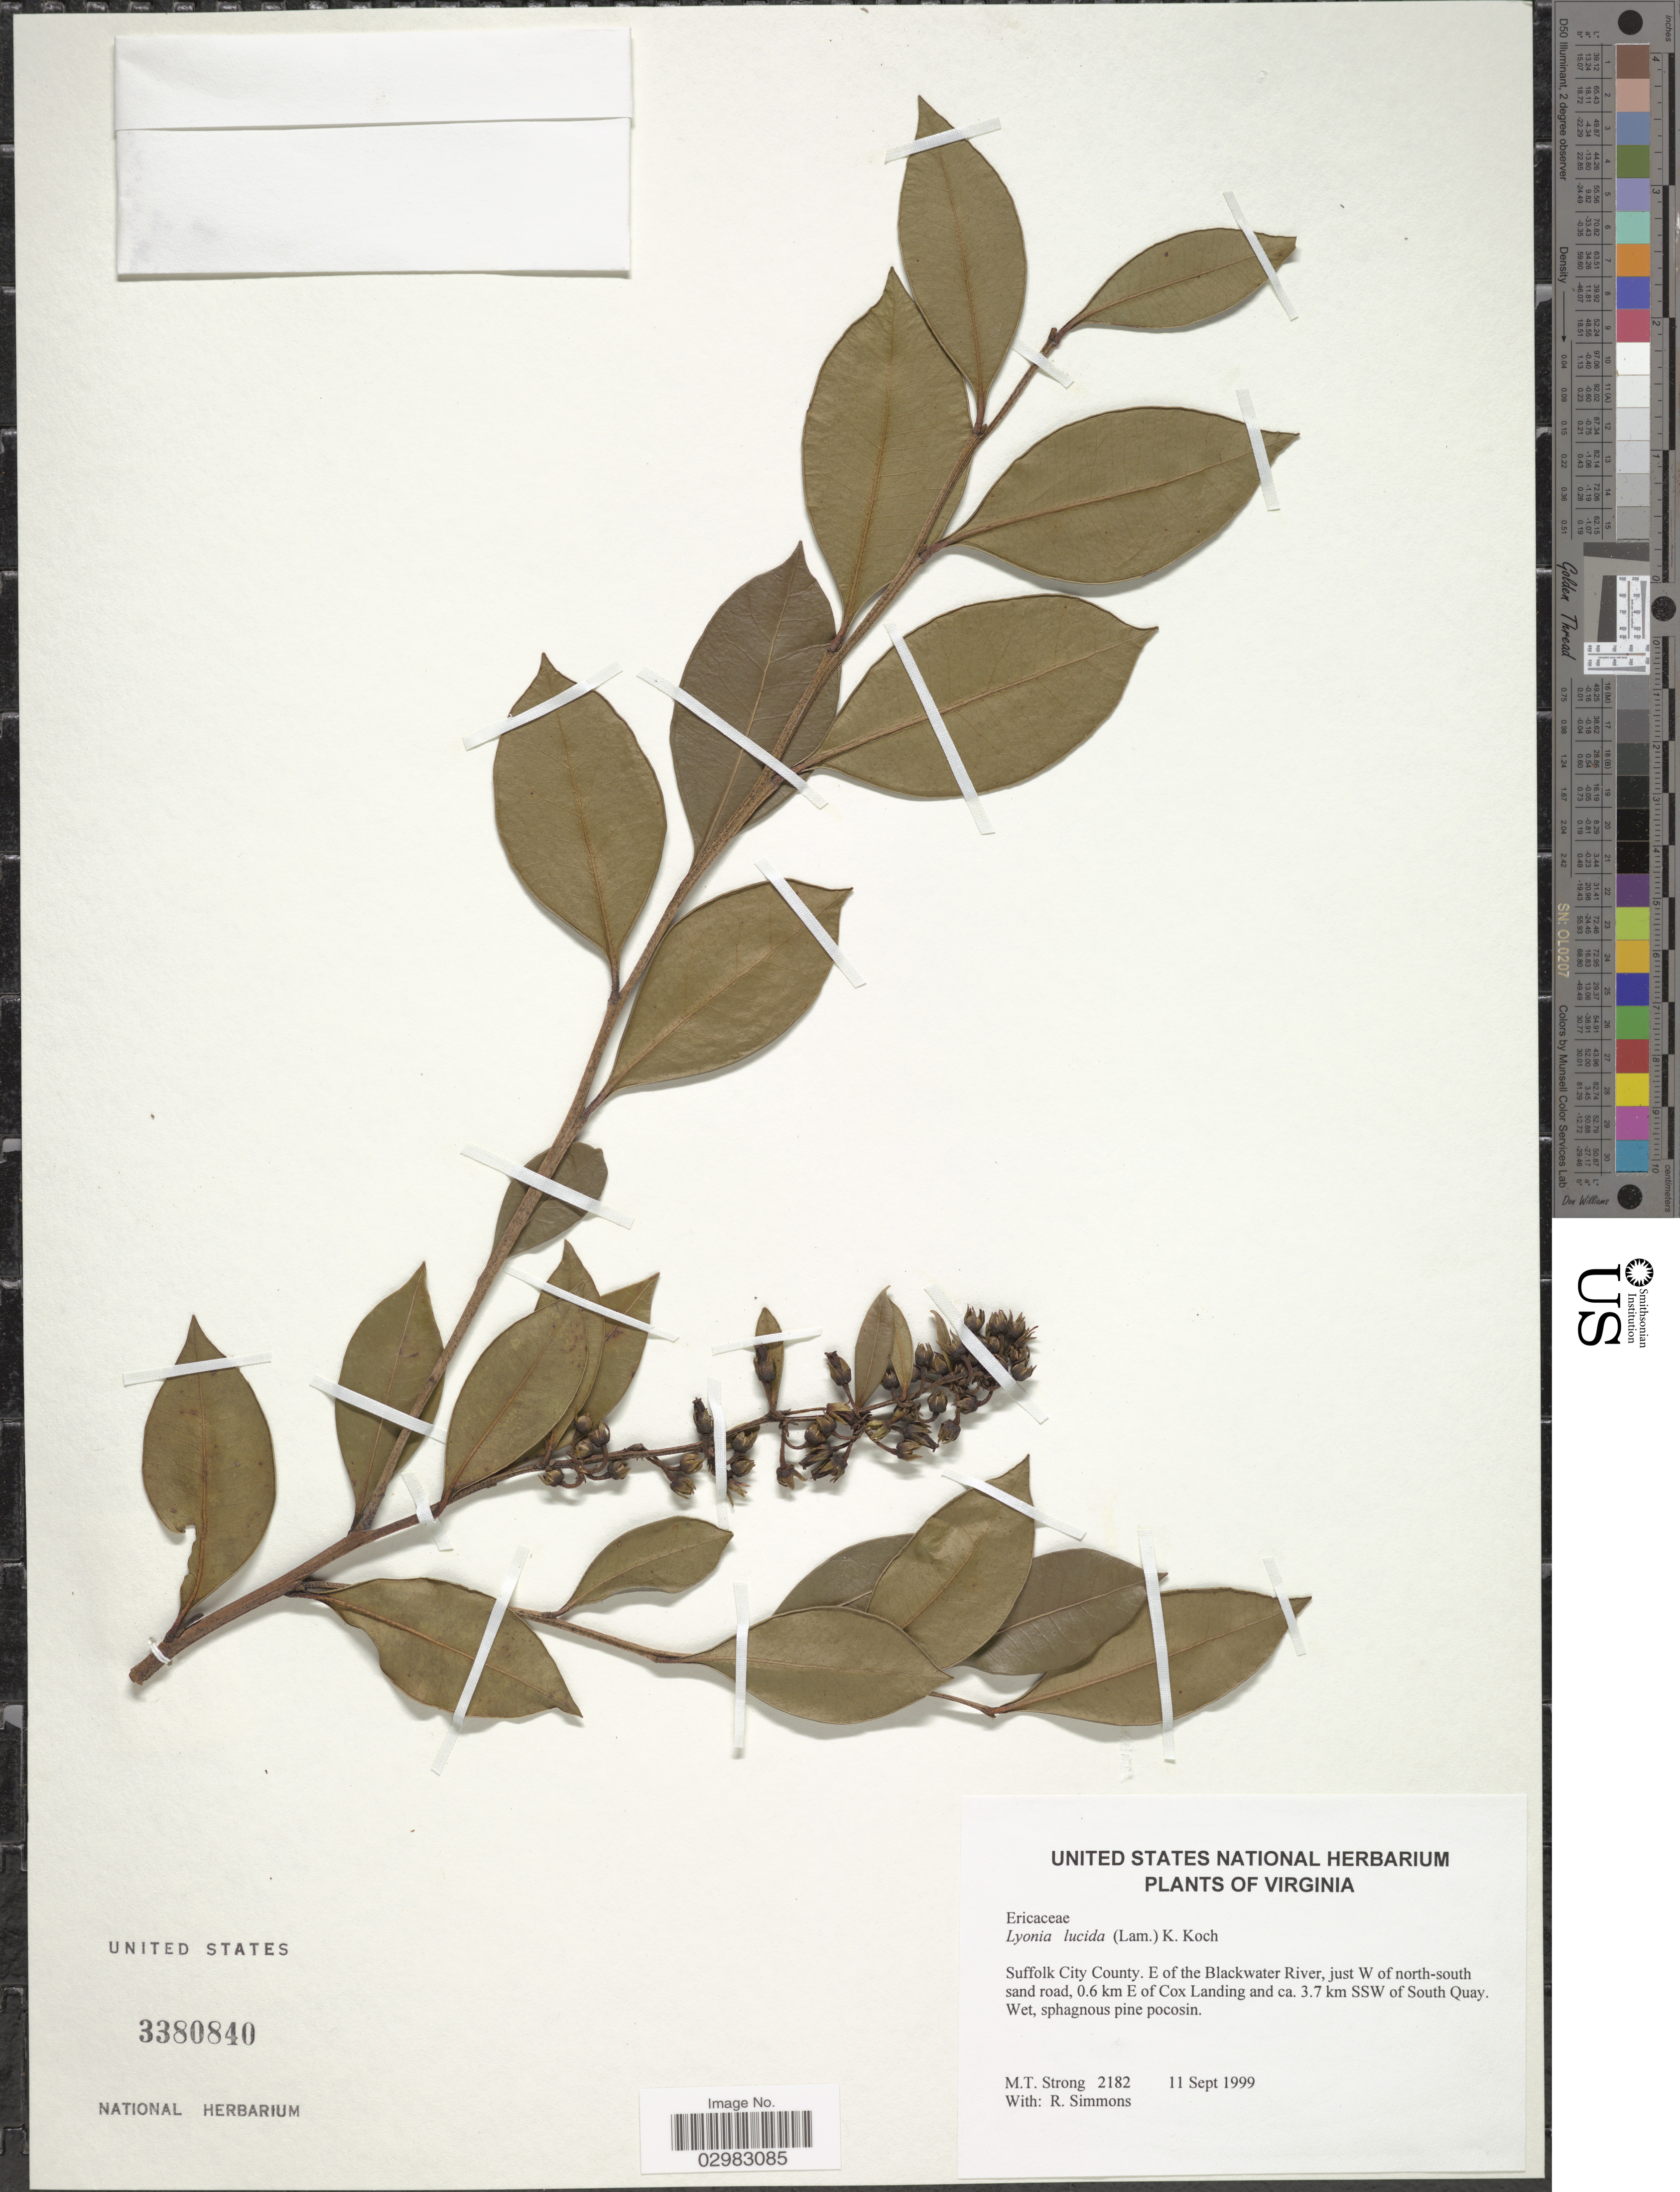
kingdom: Plantae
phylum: Tracheophyta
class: Magnoliopsida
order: Ericales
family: Ericaceae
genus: Lyonia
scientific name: Lyonia lucida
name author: K. Koch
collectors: M. T. Strong & R. Simmons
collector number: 2182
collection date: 1999-09-11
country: United States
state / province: Virginia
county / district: City of Suffolk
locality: Suffolk City County. E of the Blackwater River, just W of north-south sand road, 0.6 km E of Cox Landing and ca. 3.7 km SSW of South Quay.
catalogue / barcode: US 3380840